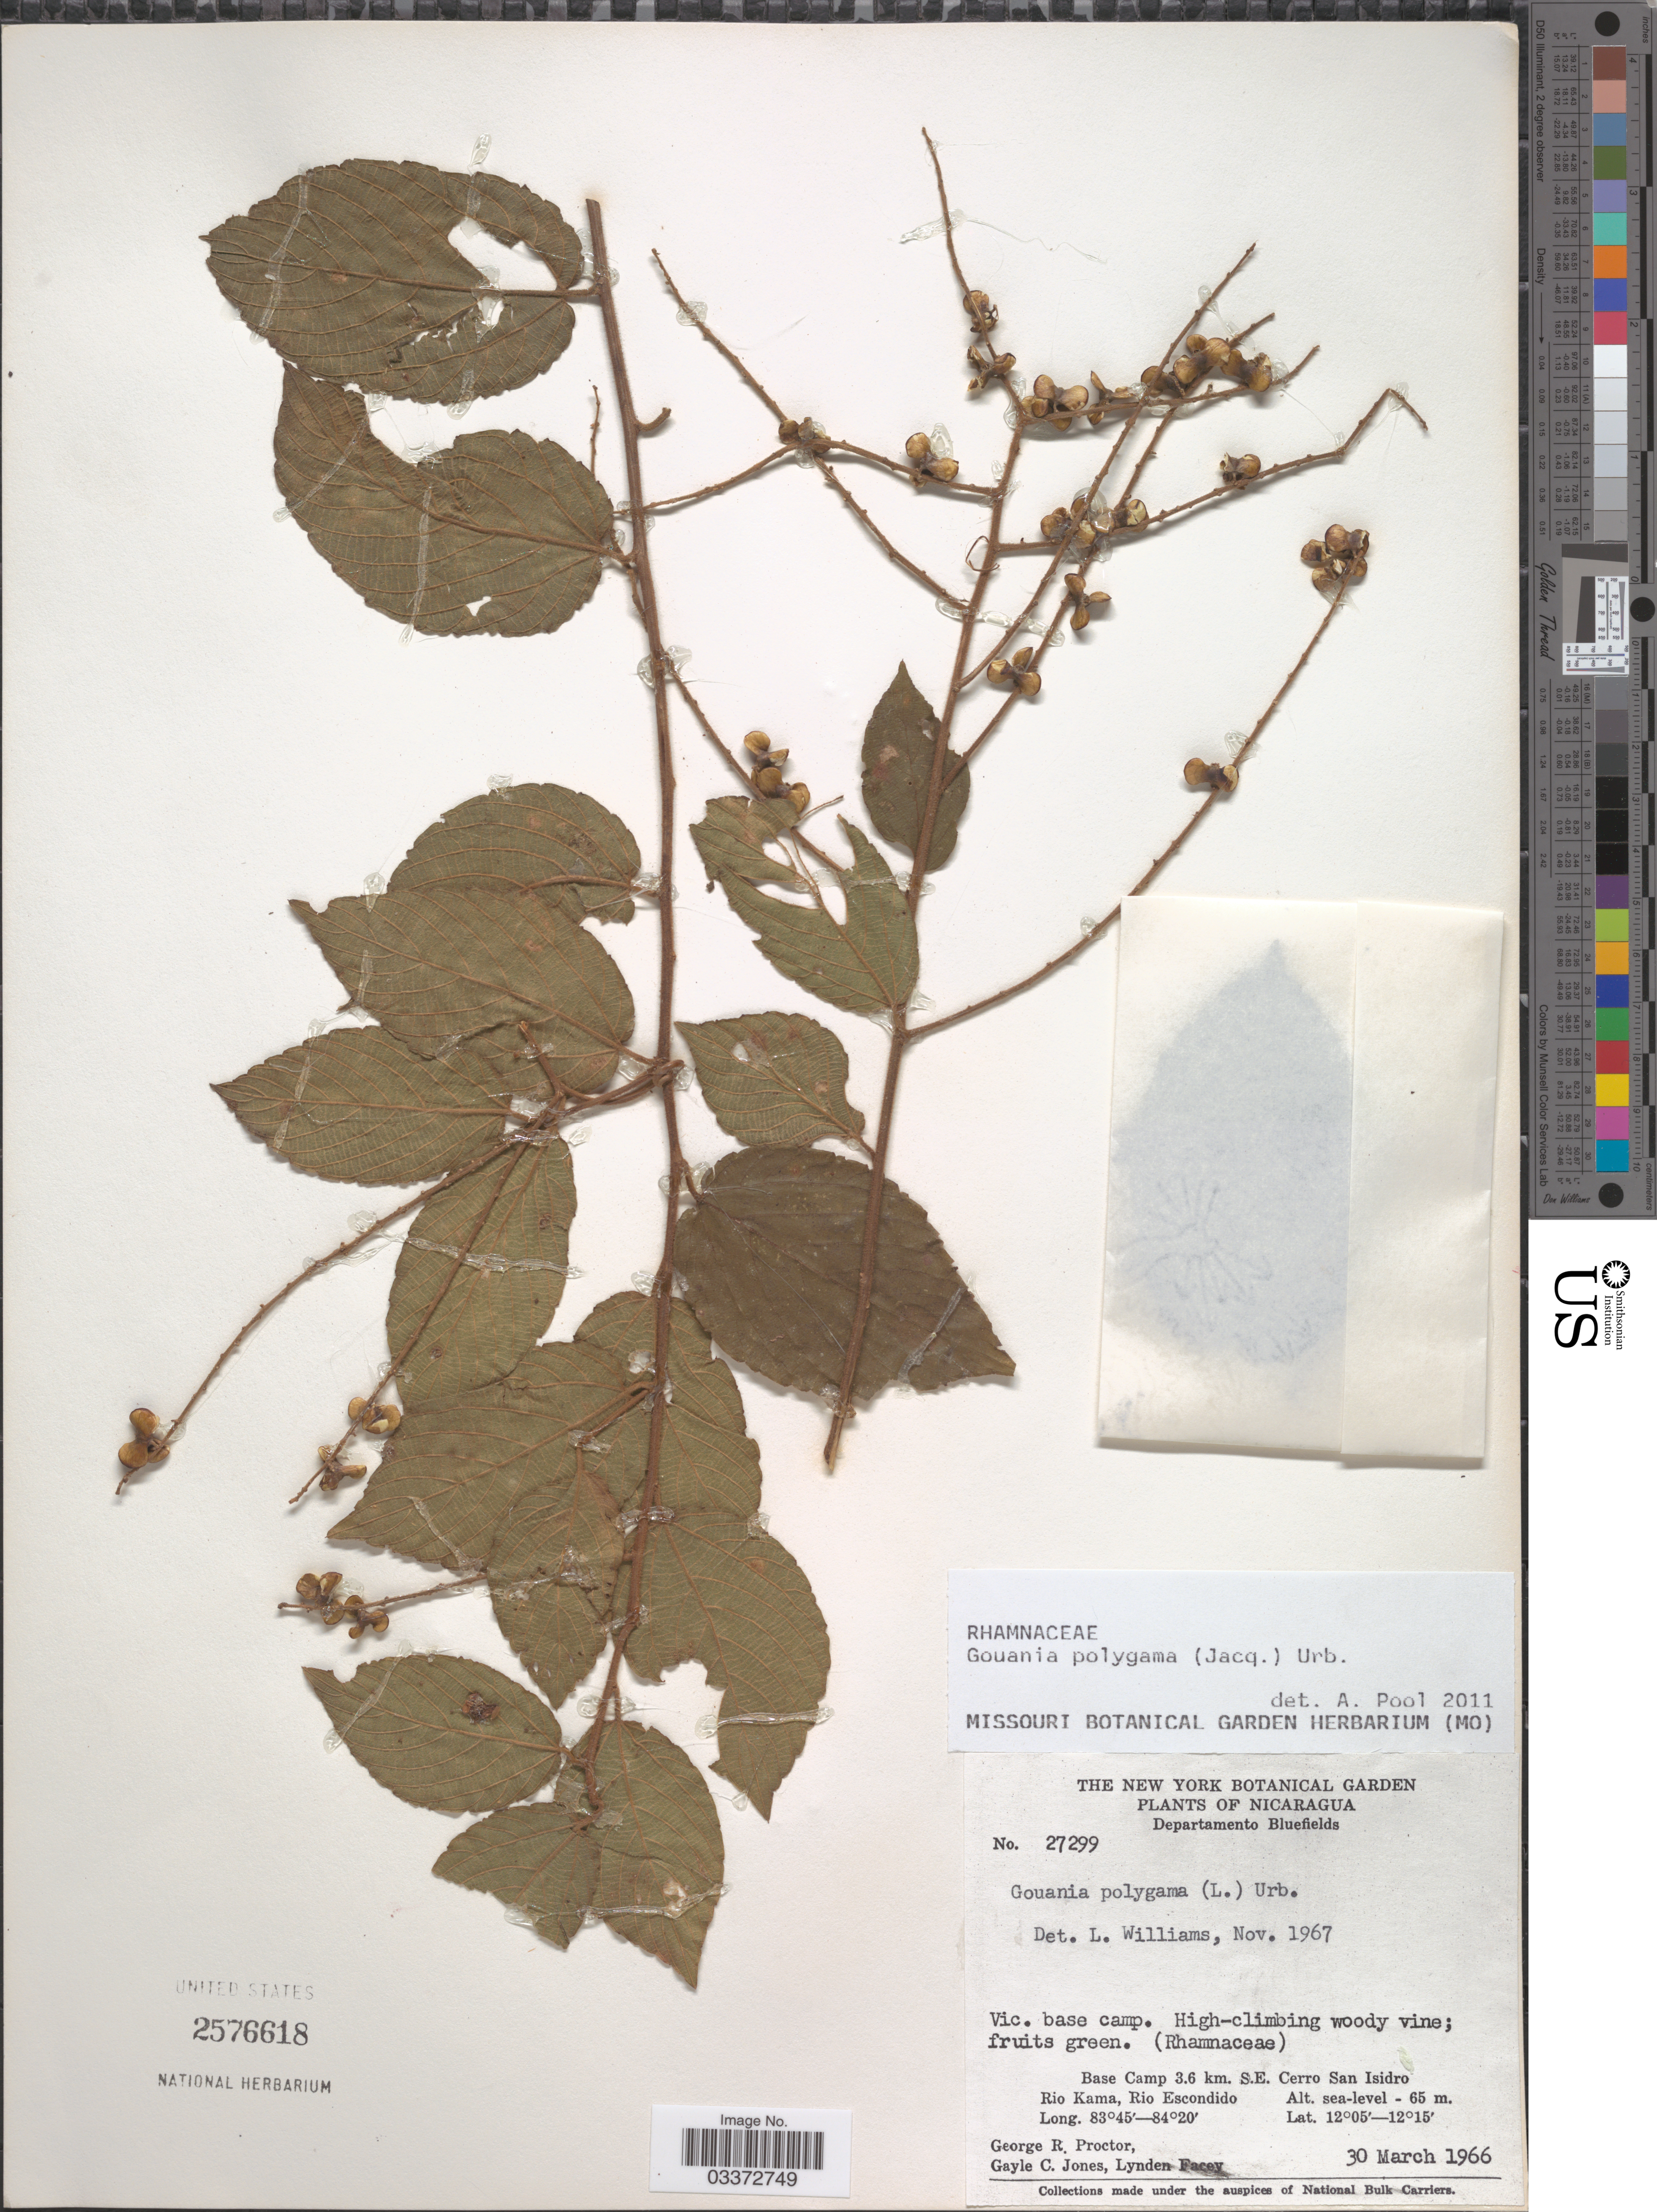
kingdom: Plantae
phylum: Tracheophyta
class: Magnoliopsida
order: Rosales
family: Rhamnaceae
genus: Gouania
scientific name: Gouania polygama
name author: (Jacq.) Urb.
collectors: G. R. Proctor, G. C. Jones & L. Facey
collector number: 27299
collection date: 1966-03-30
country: Nicaragua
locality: Departamento Bluefields. Vic. base camp. Base Camp 3.6 km. S.E. Cerro San Isidro Rio Kama, Rio Escondido.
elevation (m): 0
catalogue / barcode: US 2576618